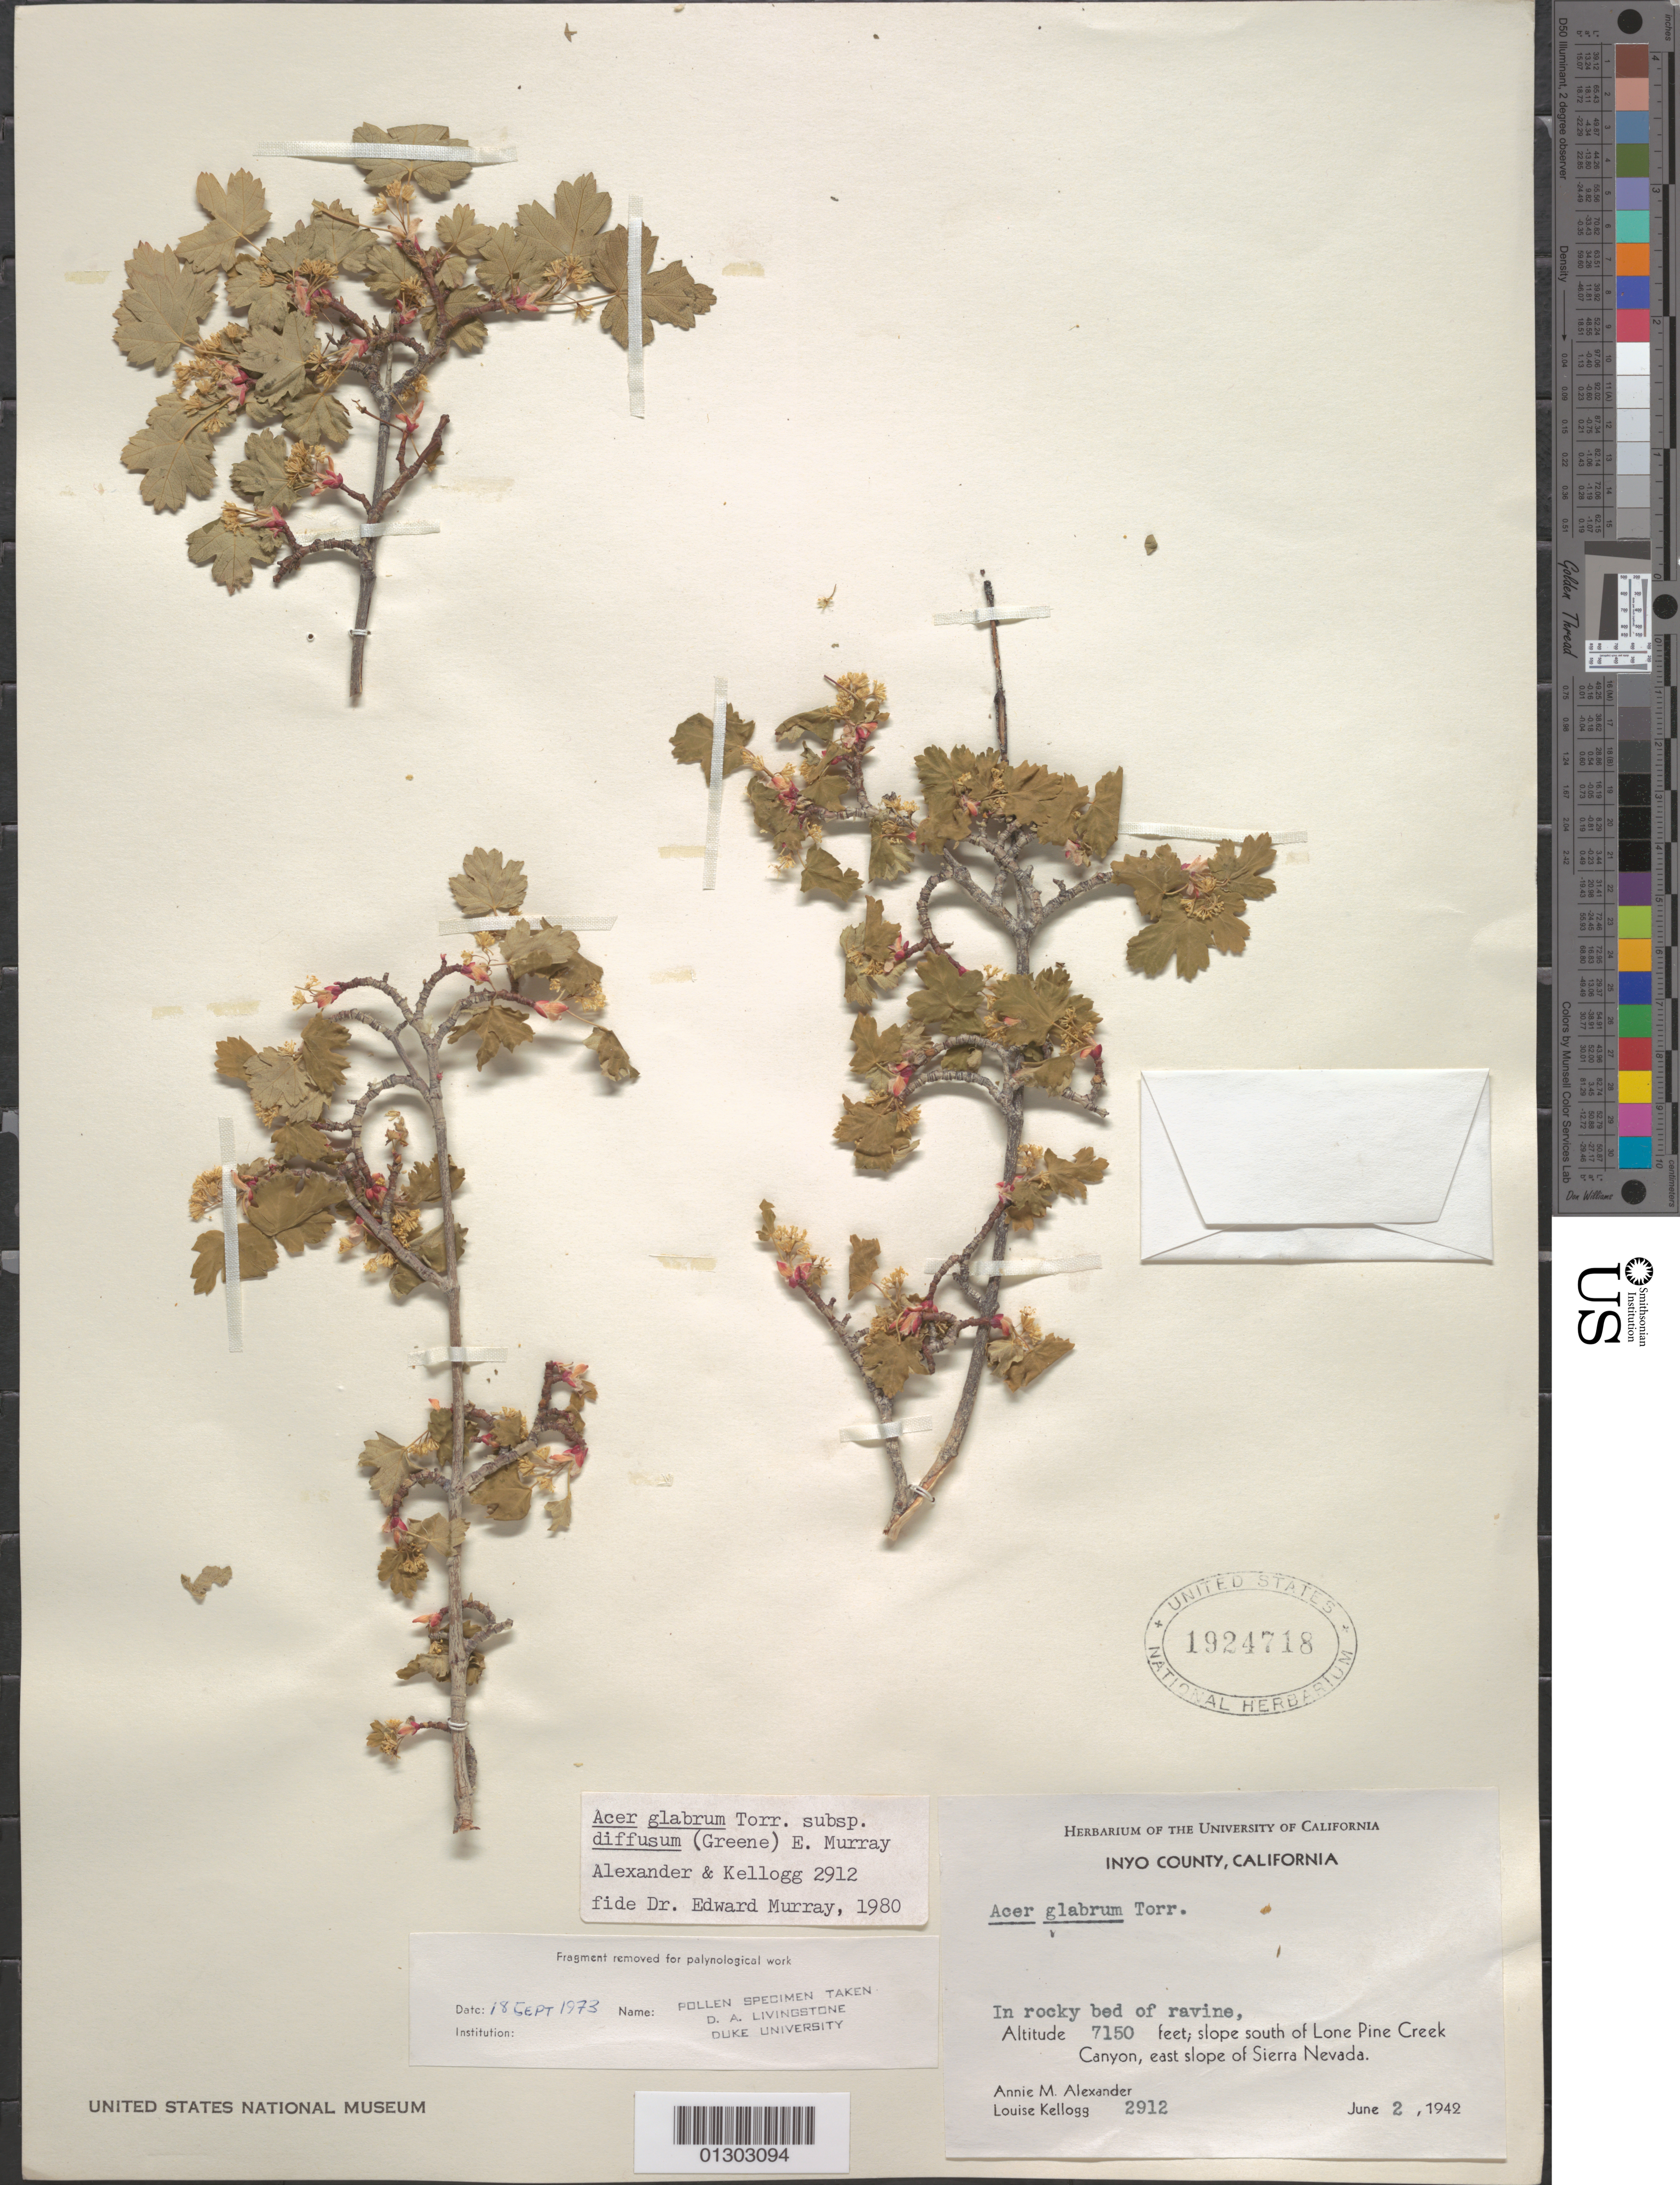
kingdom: Plantae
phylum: Tracheophyta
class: Magnoliopsida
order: Sapindales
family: Sapindaceae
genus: Acer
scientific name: Acer glabrum subsp. diffusum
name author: (Greene) A.E. Murray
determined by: Murray, Edward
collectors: A. M. Alexander & L. Kellogg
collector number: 2912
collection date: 1942-06-02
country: United States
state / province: California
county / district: Inyo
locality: Inyo County, E slope of Sierra Nevada, slope S of Lone Pine Creek Canyon.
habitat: In rocky bed of ravine.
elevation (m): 2164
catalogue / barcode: US 1924718